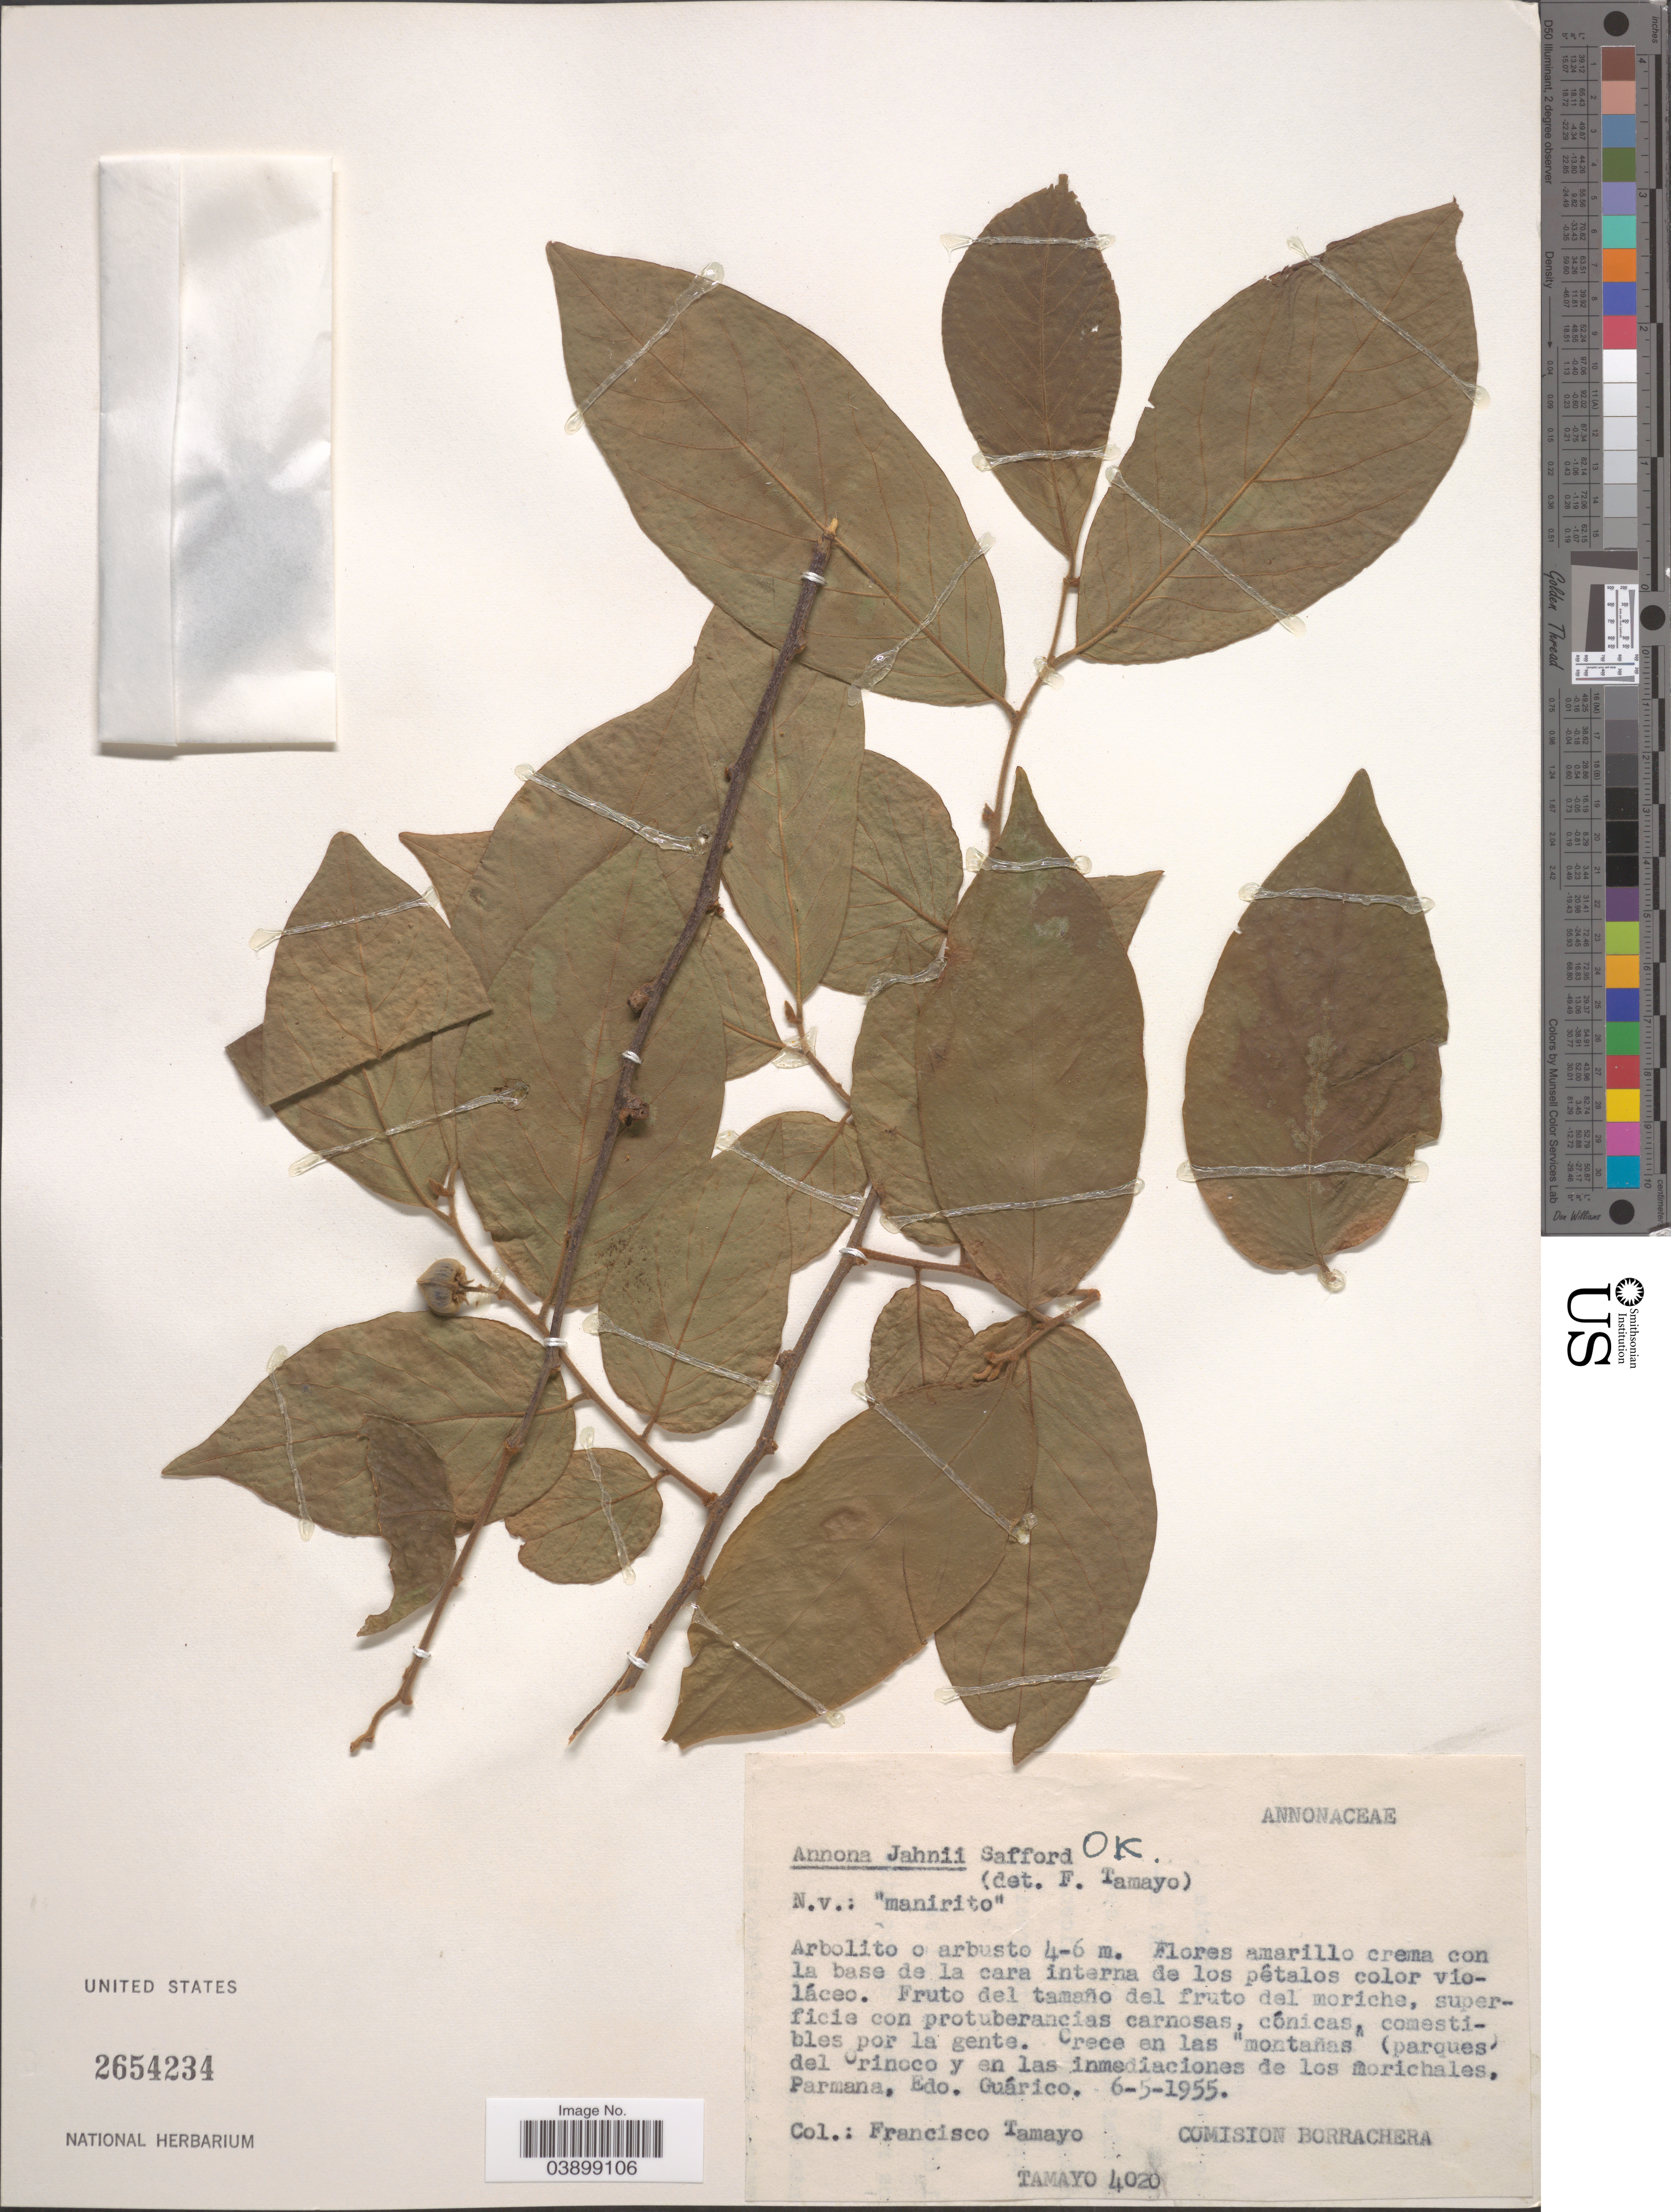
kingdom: Plantae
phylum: Tracheophyta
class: Magnoliopsida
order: Magnoliales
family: Annonaceae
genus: Annona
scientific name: Annona jahnii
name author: Saff.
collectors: F. Tamayo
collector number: TAMAYO 4020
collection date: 1955-05-06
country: Venezuela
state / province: Guarico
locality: Crece en las 'montañas' (parques) del Orinoco y en las inmediaciones de los morichales, Parmana.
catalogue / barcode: US 2654234